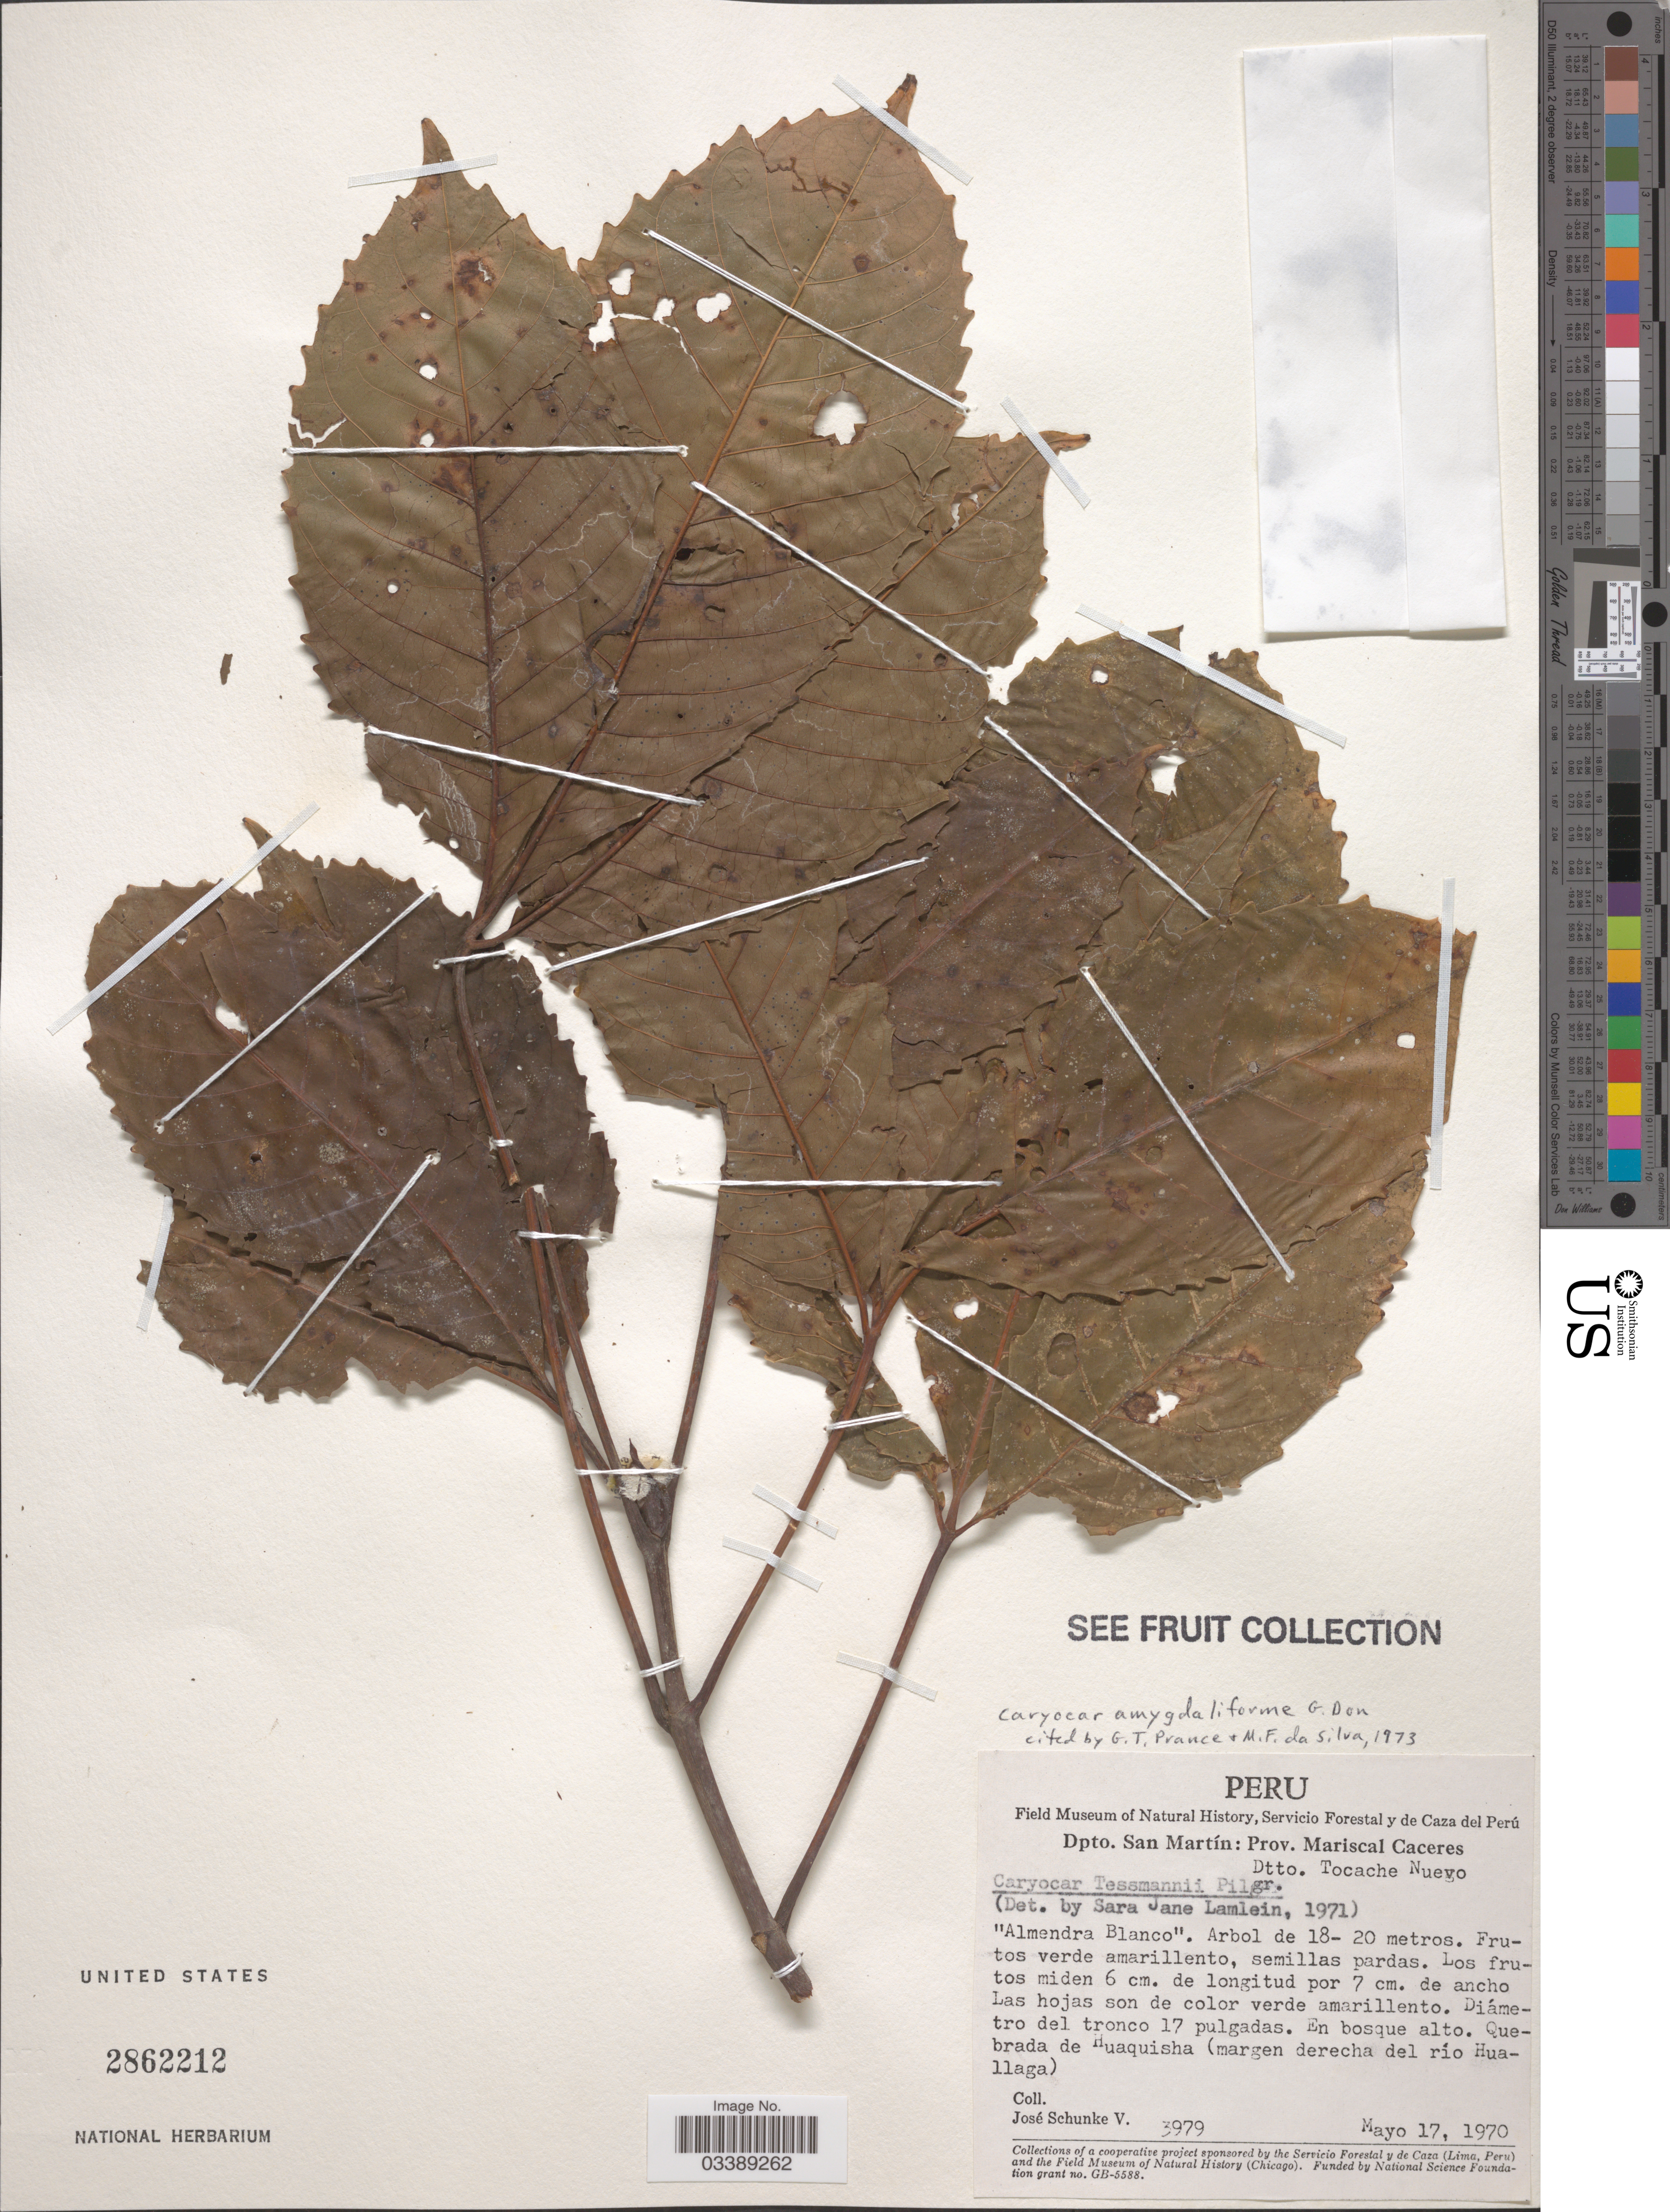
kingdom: Plantae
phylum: Tracheophyta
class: Magnoliopsida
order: Malpighiales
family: Caryocaraceae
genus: Caryocar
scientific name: Caryocar amygdaliforme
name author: G. Don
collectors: J. Schunke Vigo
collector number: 3979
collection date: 1970-05-17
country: Peru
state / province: San Martín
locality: Dpto. San Martín: Prov. Mariscal Caceres. Dtto. Tocache Nuevo. Quebrada de Huaquisha (margen derecha del río Huallaga).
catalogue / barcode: US 2862212